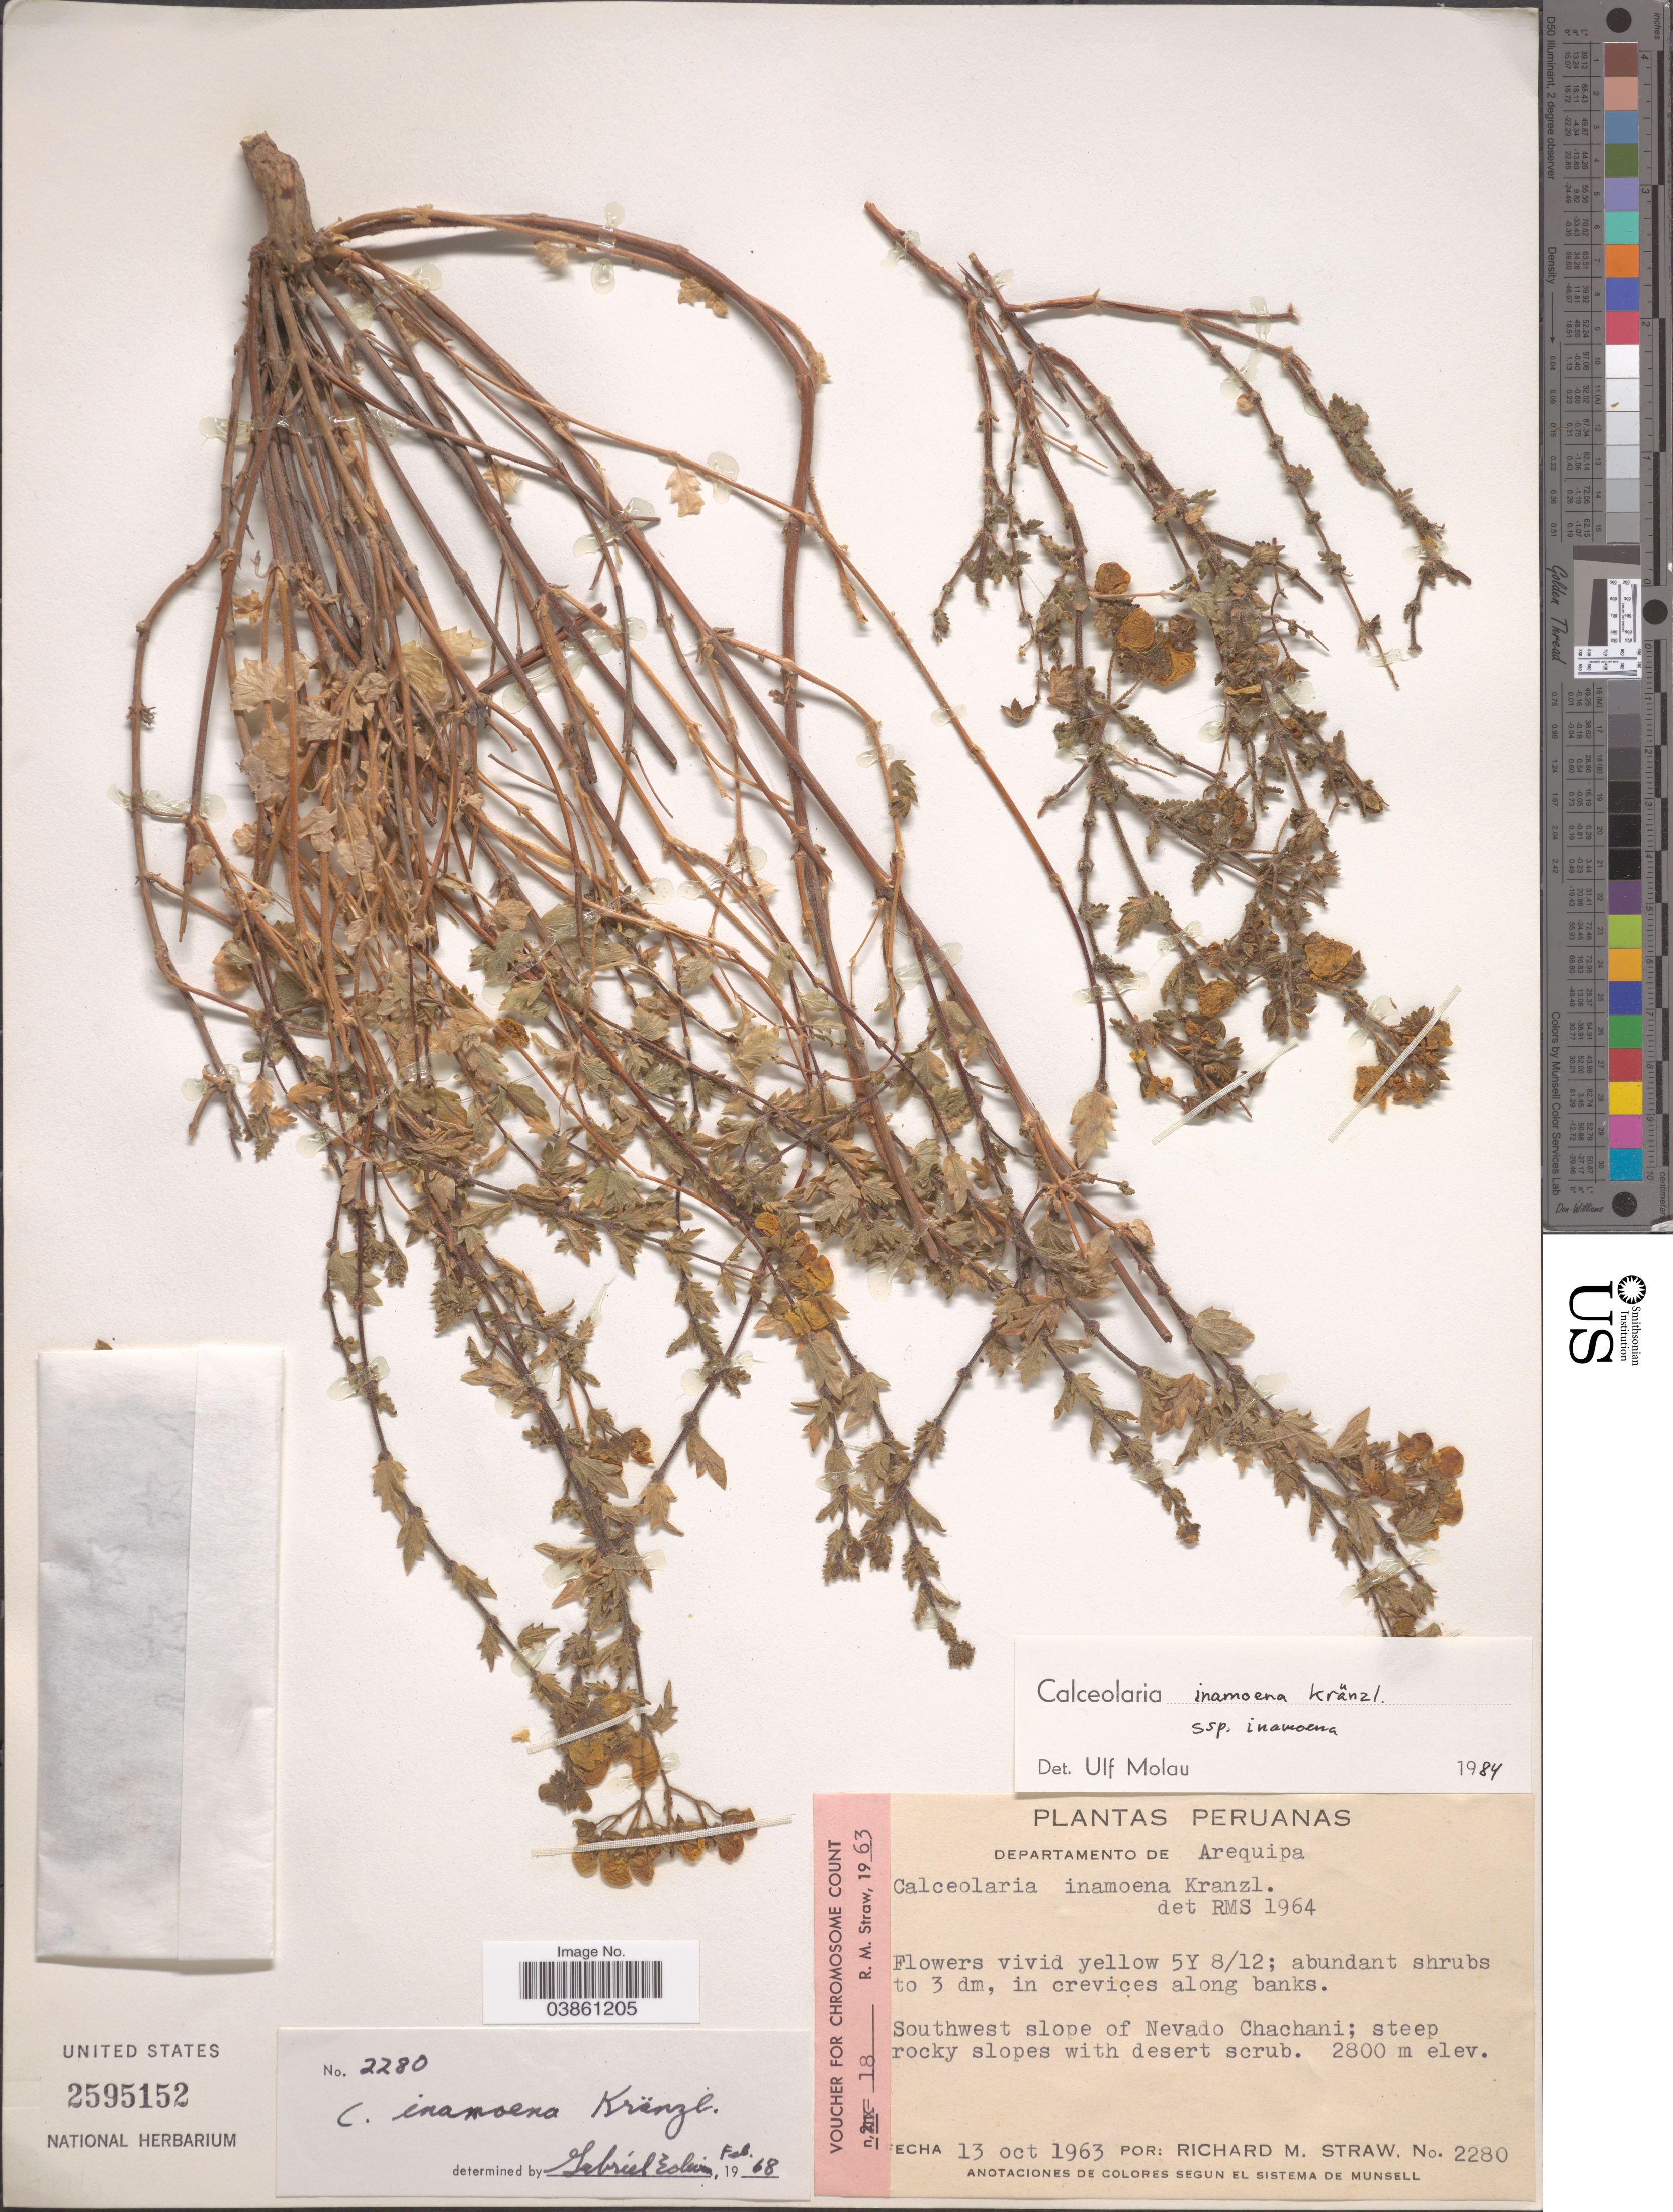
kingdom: Plantae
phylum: Tracheophyta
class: Magnoliopsida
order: Lamiales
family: Calceolariaceae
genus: Calceolaria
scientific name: Calceolaria inamoena subsp. inamoena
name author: Kraenzl.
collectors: R. M. Straw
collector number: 2280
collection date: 1963-10-13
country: Peru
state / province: Arequipa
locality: Departamento de Arequipa. Southwest slope of Nevado Chachani; steep rocky slopes with desert scrub.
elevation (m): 2800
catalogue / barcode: US 2595152